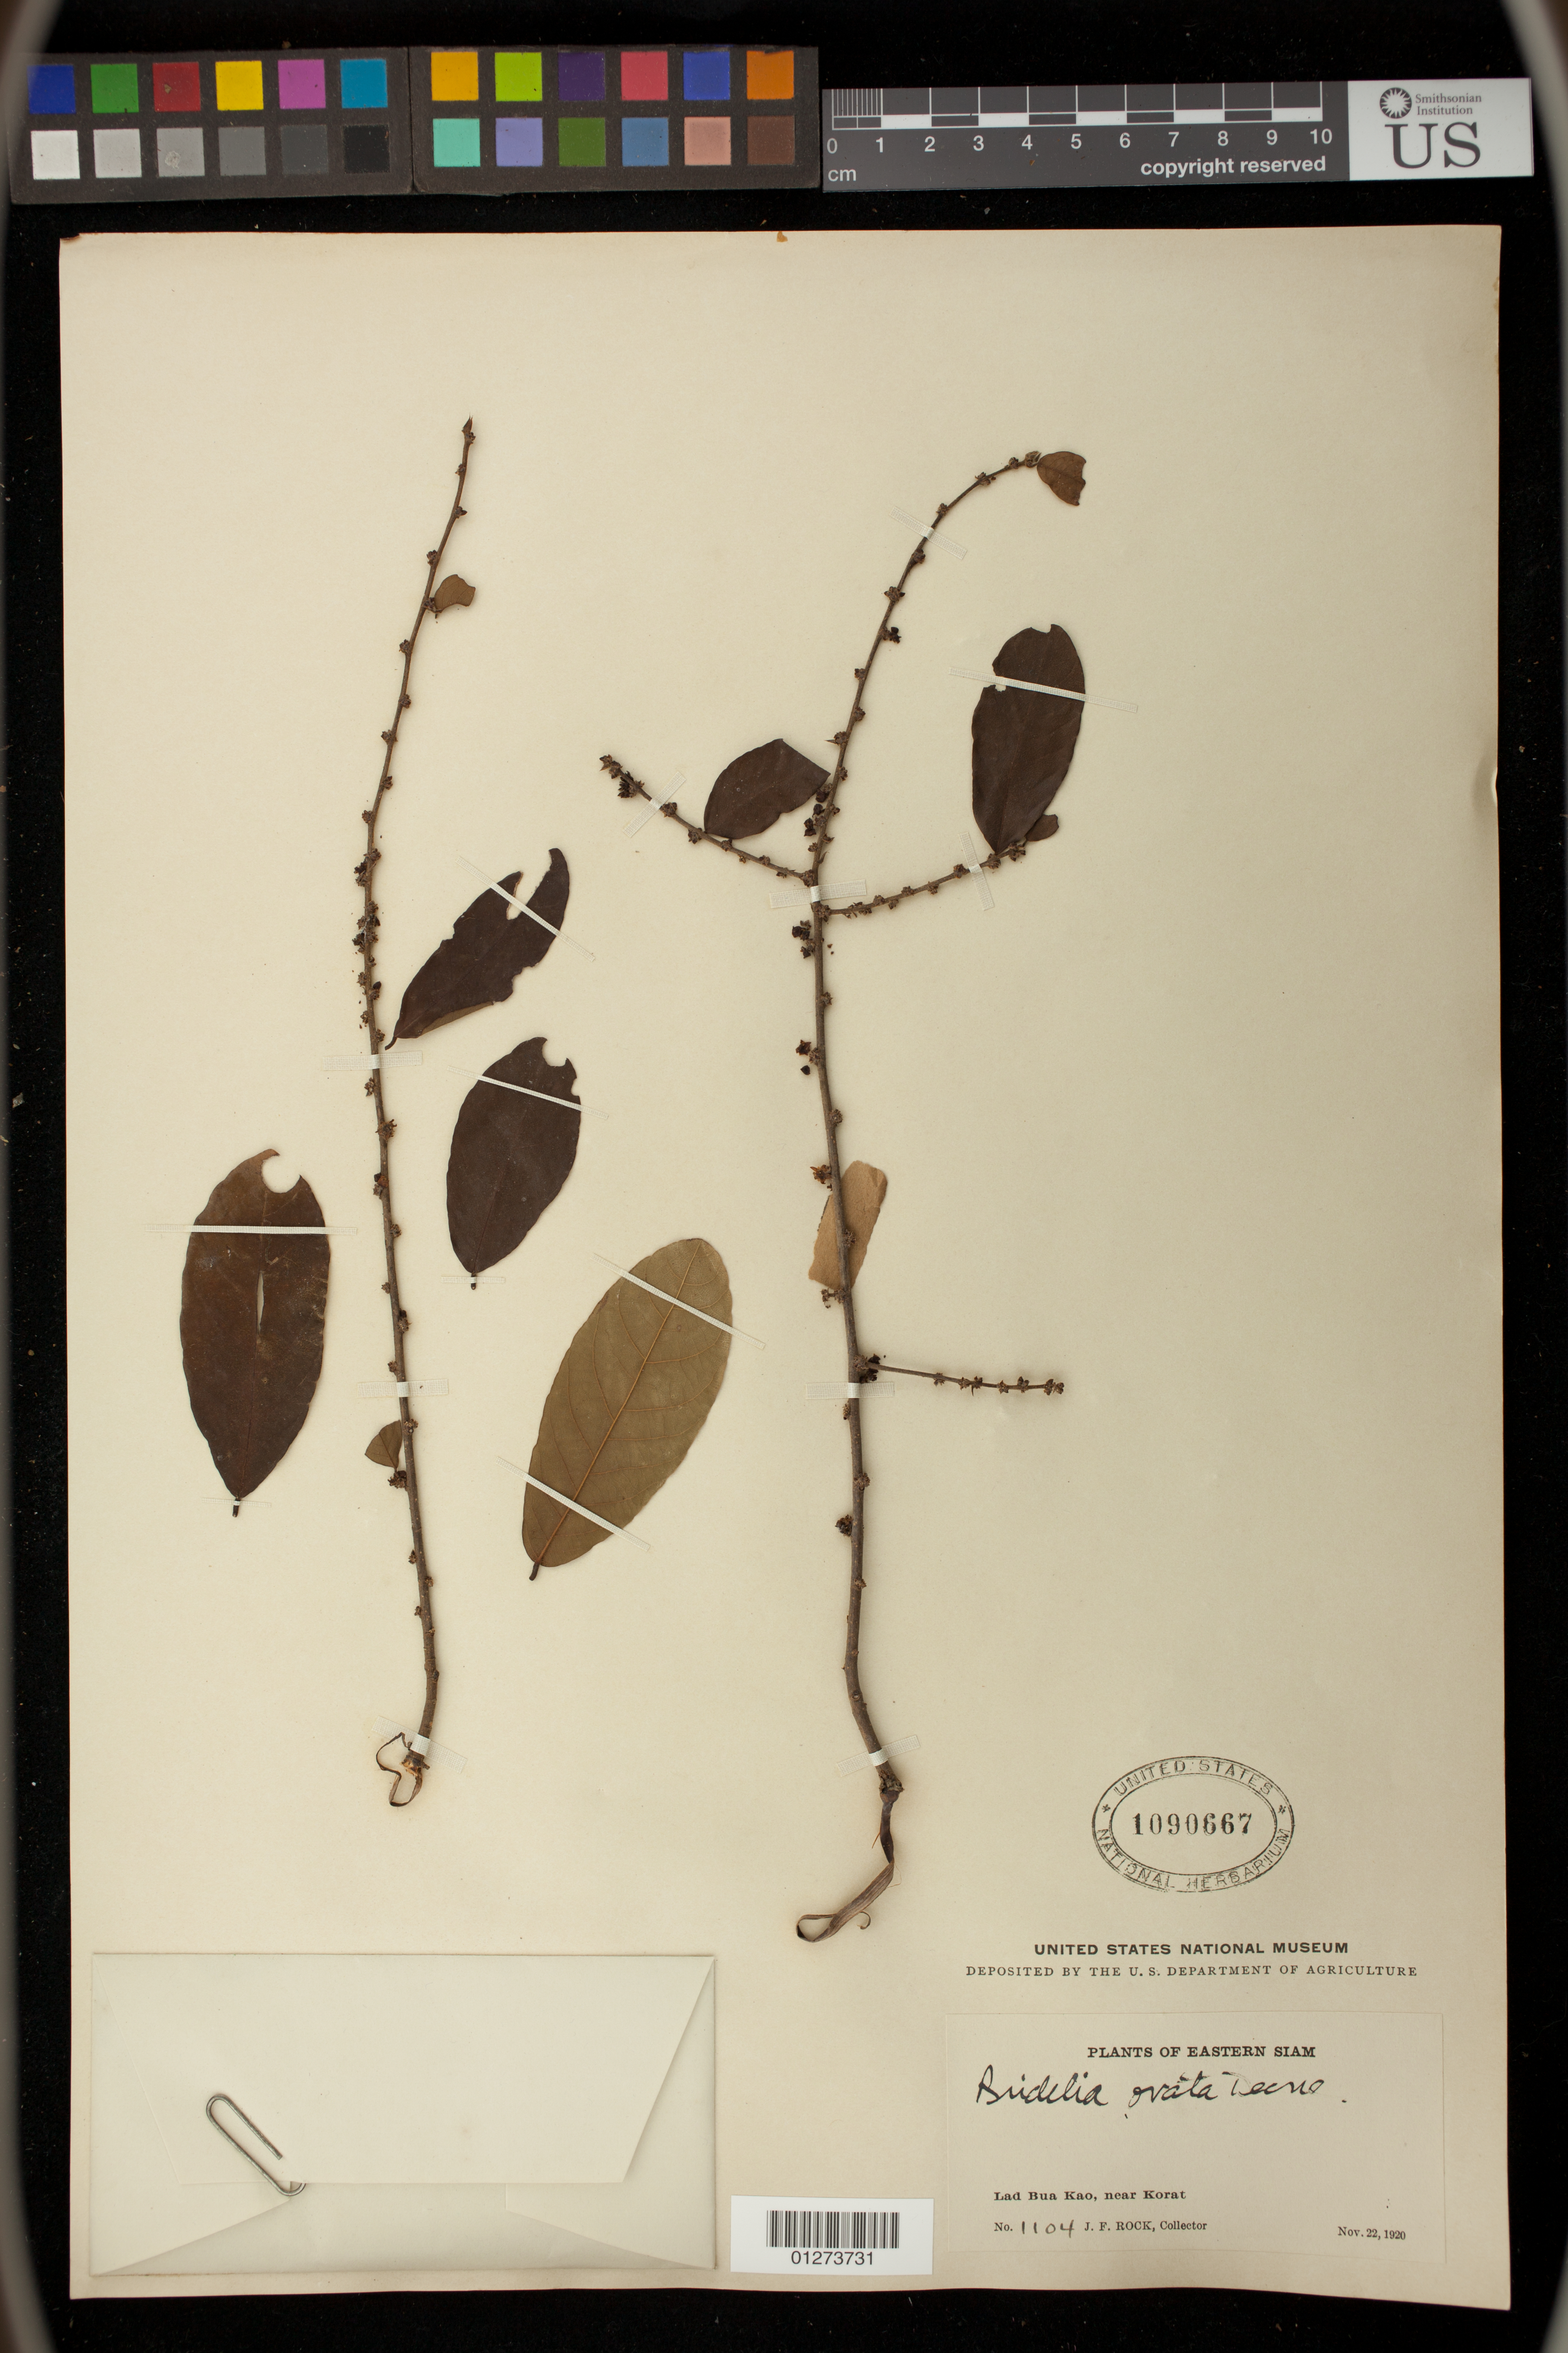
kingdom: Plantae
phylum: Tracheophyta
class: Magnoliopsida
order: Malpighiales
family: Phyllanthaceae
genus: Bridelia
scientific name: Bridelia ovata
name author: Decne.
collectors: J. F. Rock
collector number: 1104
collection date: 1920-11-22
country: Thailand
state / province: Nakhon Ratchasima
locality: Siam. Lad Bua Kao, near Korat.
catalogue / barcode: US 1090667